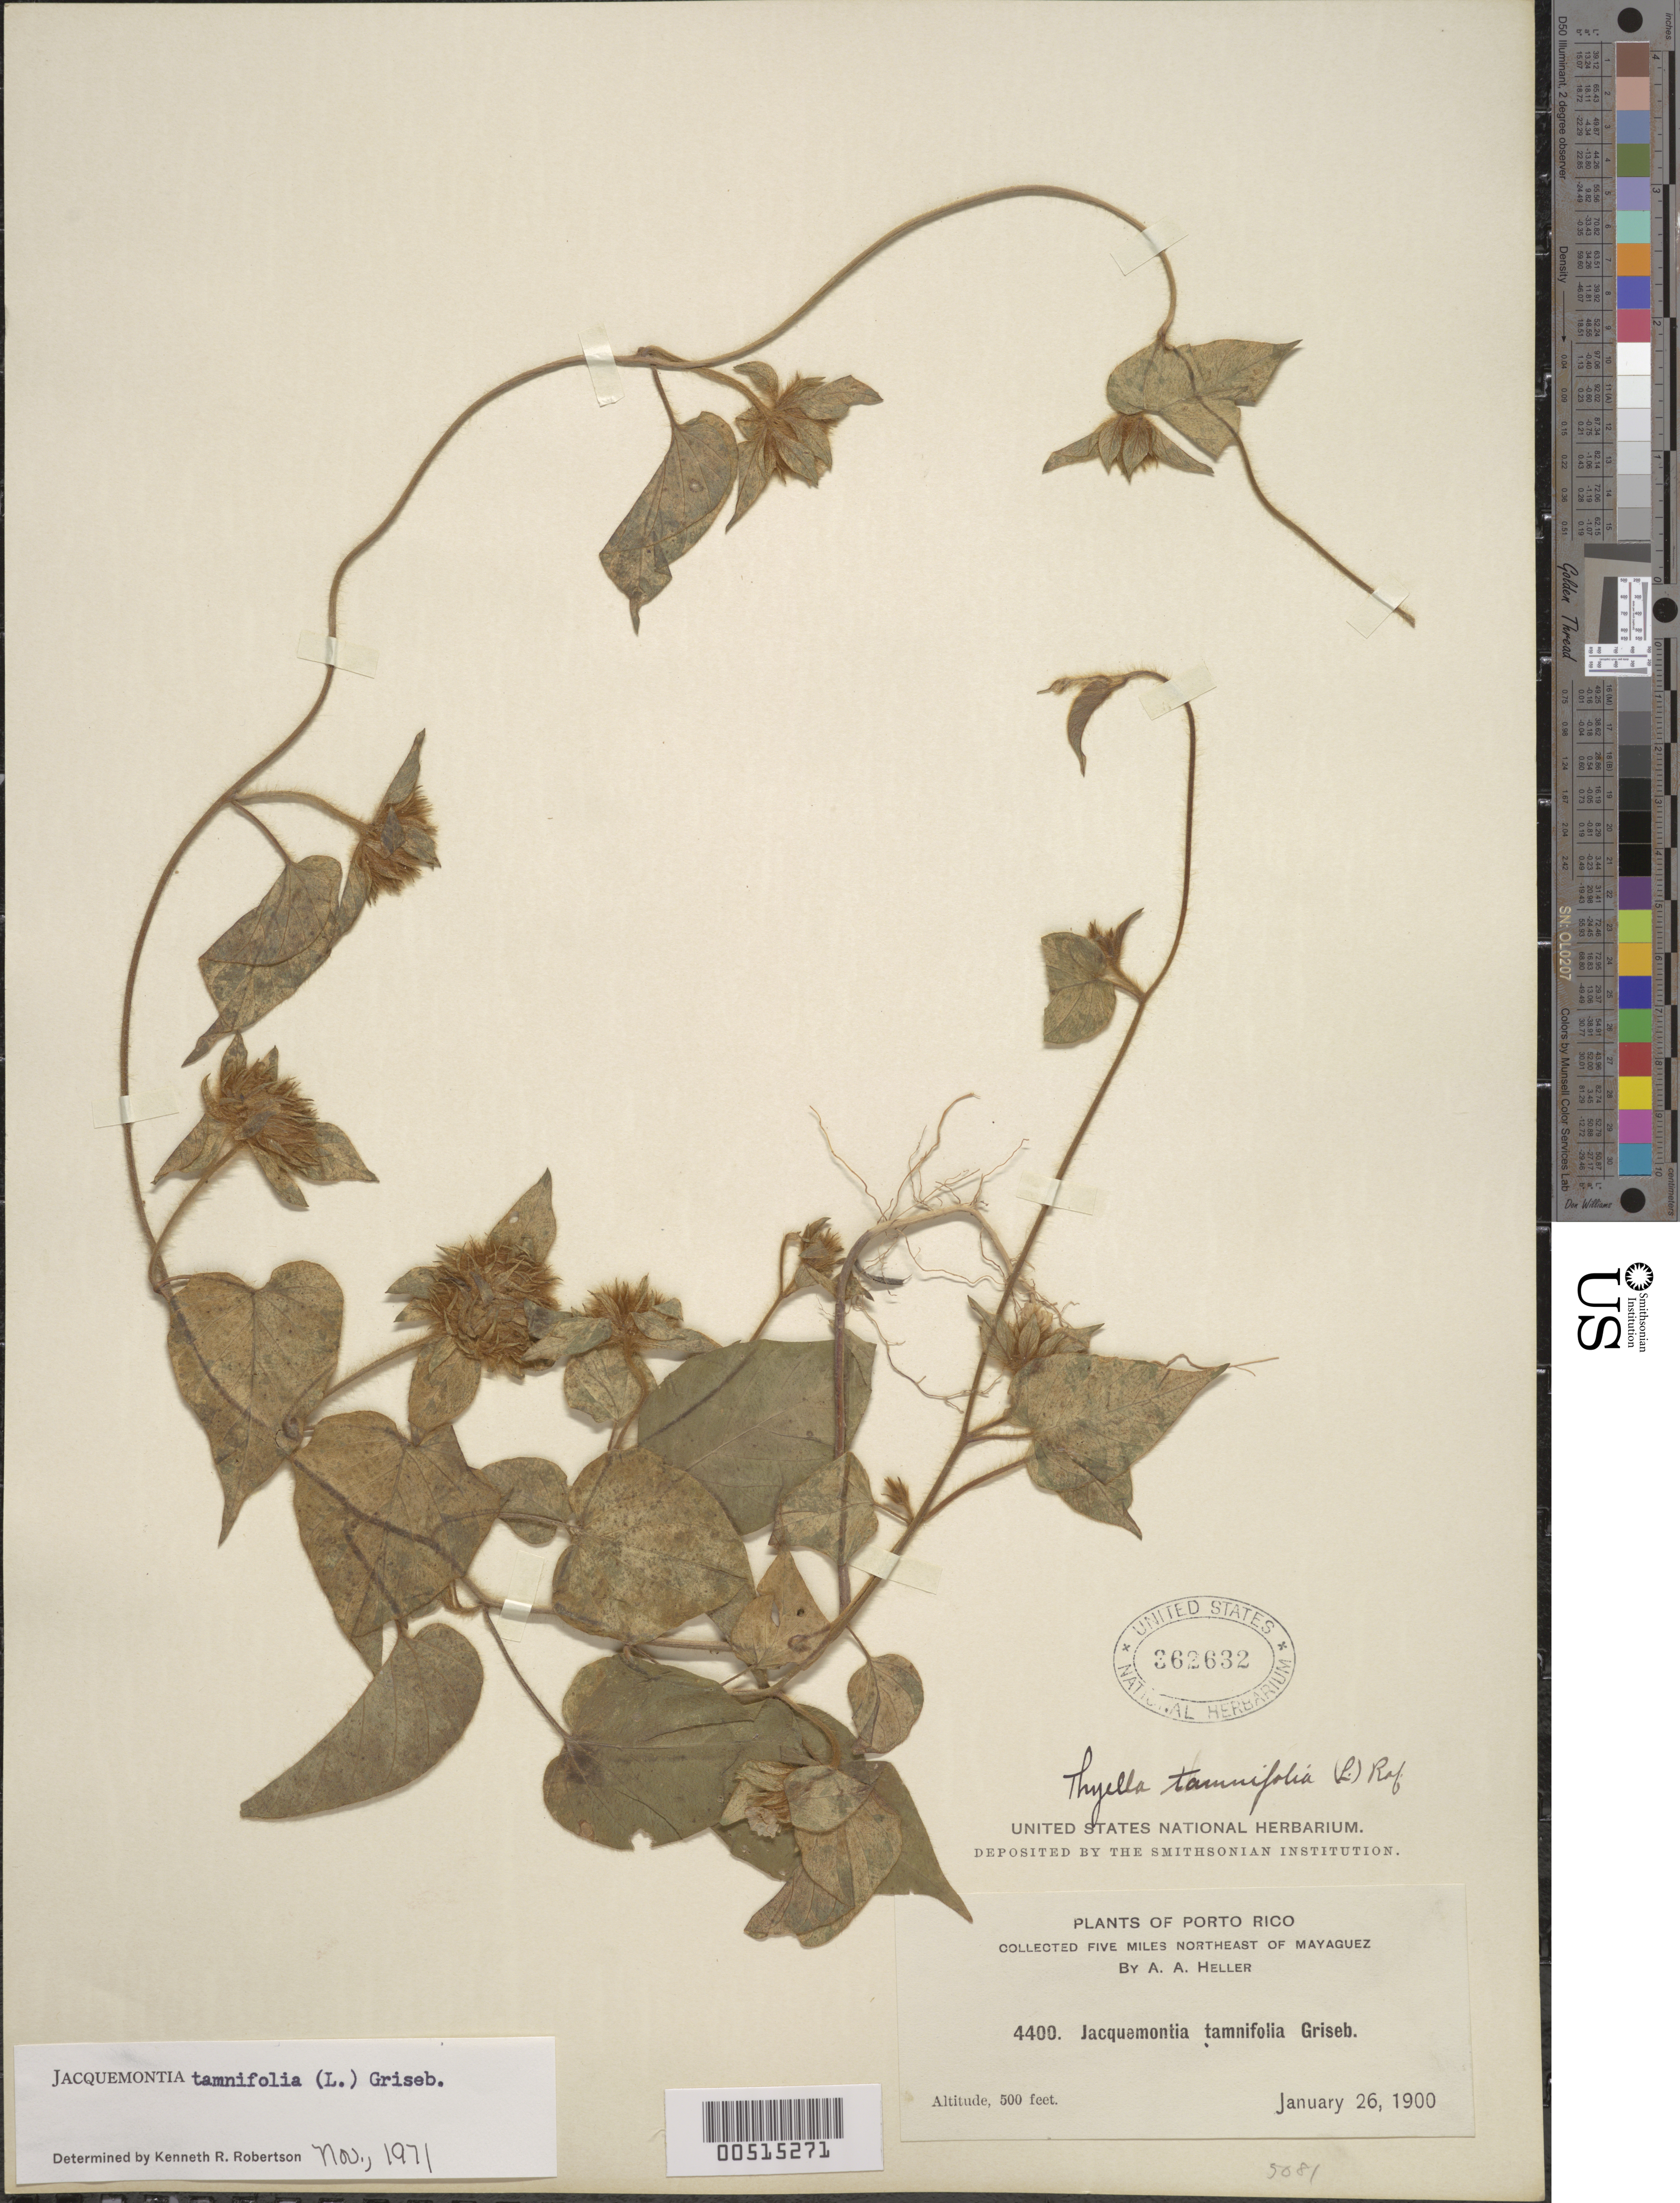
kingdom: Plantae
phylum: Tracheophyta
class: Magnoliopsida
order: Solanales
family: Convolvulaceae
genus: Jacquemontia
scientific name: Jacquemontia tamnifolia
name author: (L.) Griseb.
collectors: A. A. Heller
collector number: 4400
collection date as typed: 26 Jan 1900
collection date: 1900-01-26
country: Puerto Rico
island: Greater Antilles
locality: Mayaguez. Alt. 500 ft.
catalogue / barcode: US 362632